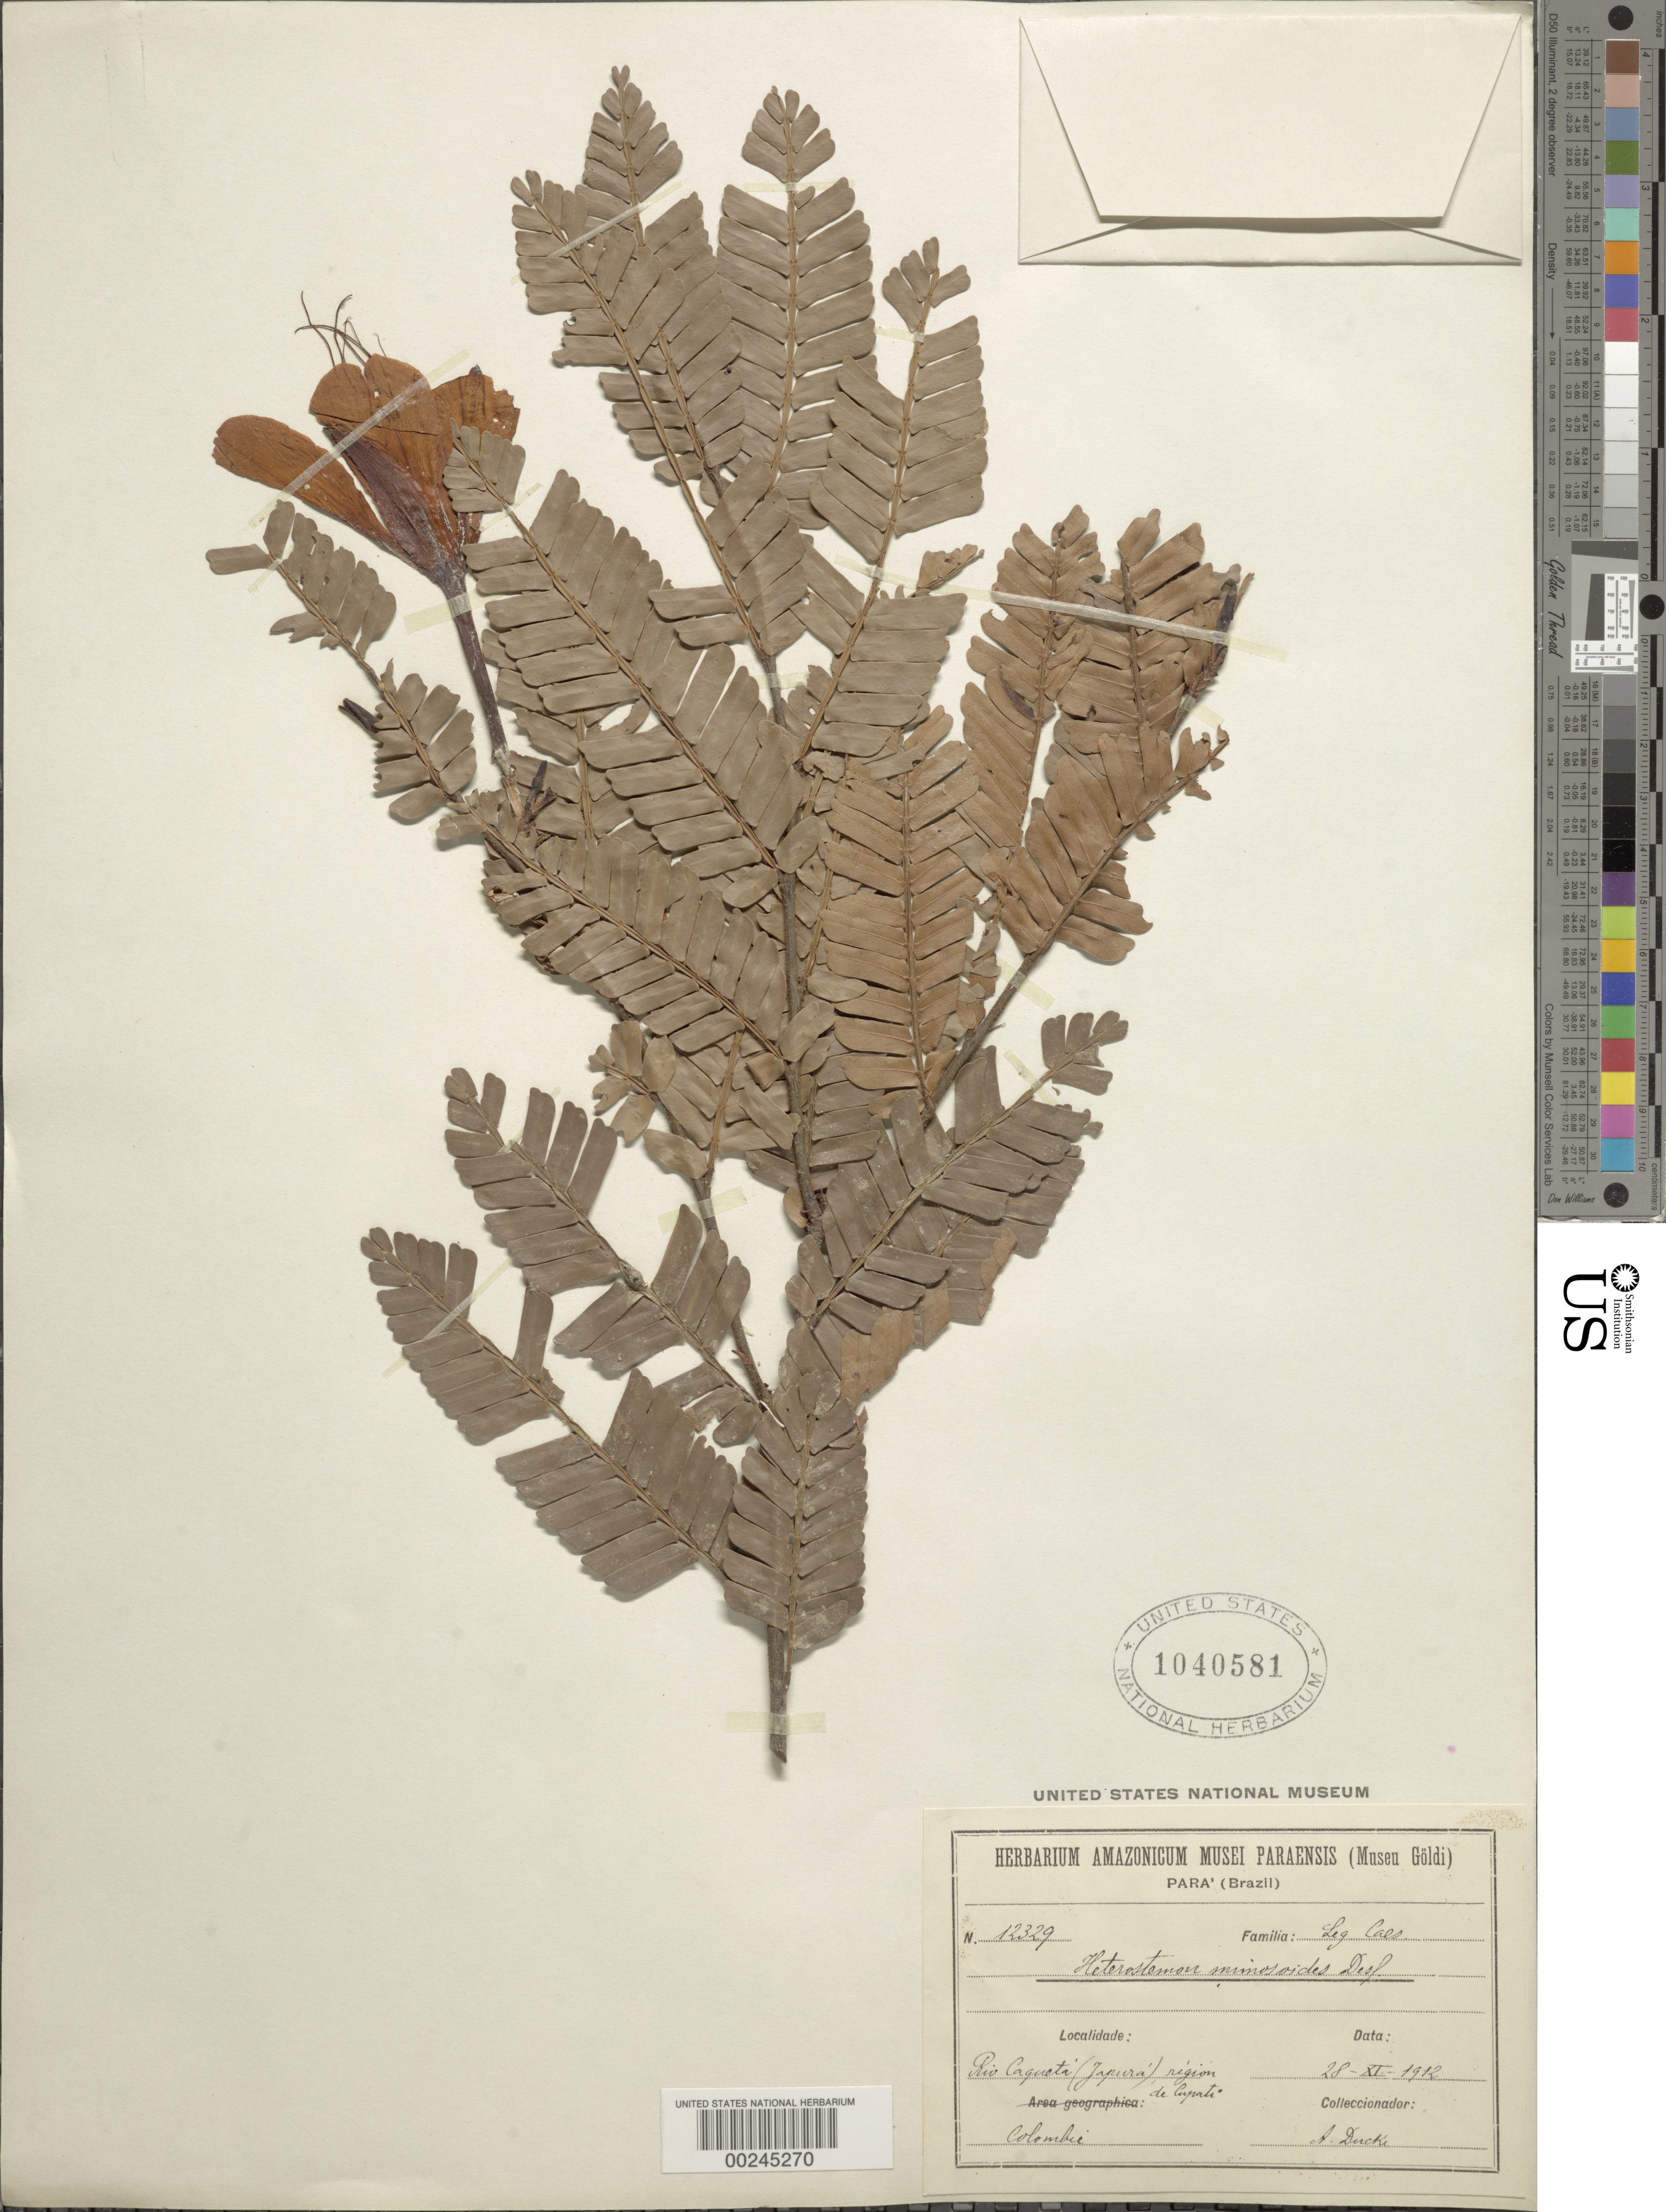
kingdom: Plantae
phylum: Tracheophyta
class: Magnoliopsida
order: Fabales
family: Fabaceae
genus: Heterostemon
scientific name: Heterostemon mimosoides var. mimosoides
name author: Desf.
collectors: A. Ducke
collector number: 12329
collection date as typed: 28 Nov 1912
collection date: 1912-11-28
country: Colombia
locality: Rio Caqueta, Japura, region of Cupate.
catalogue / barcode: US 1040581